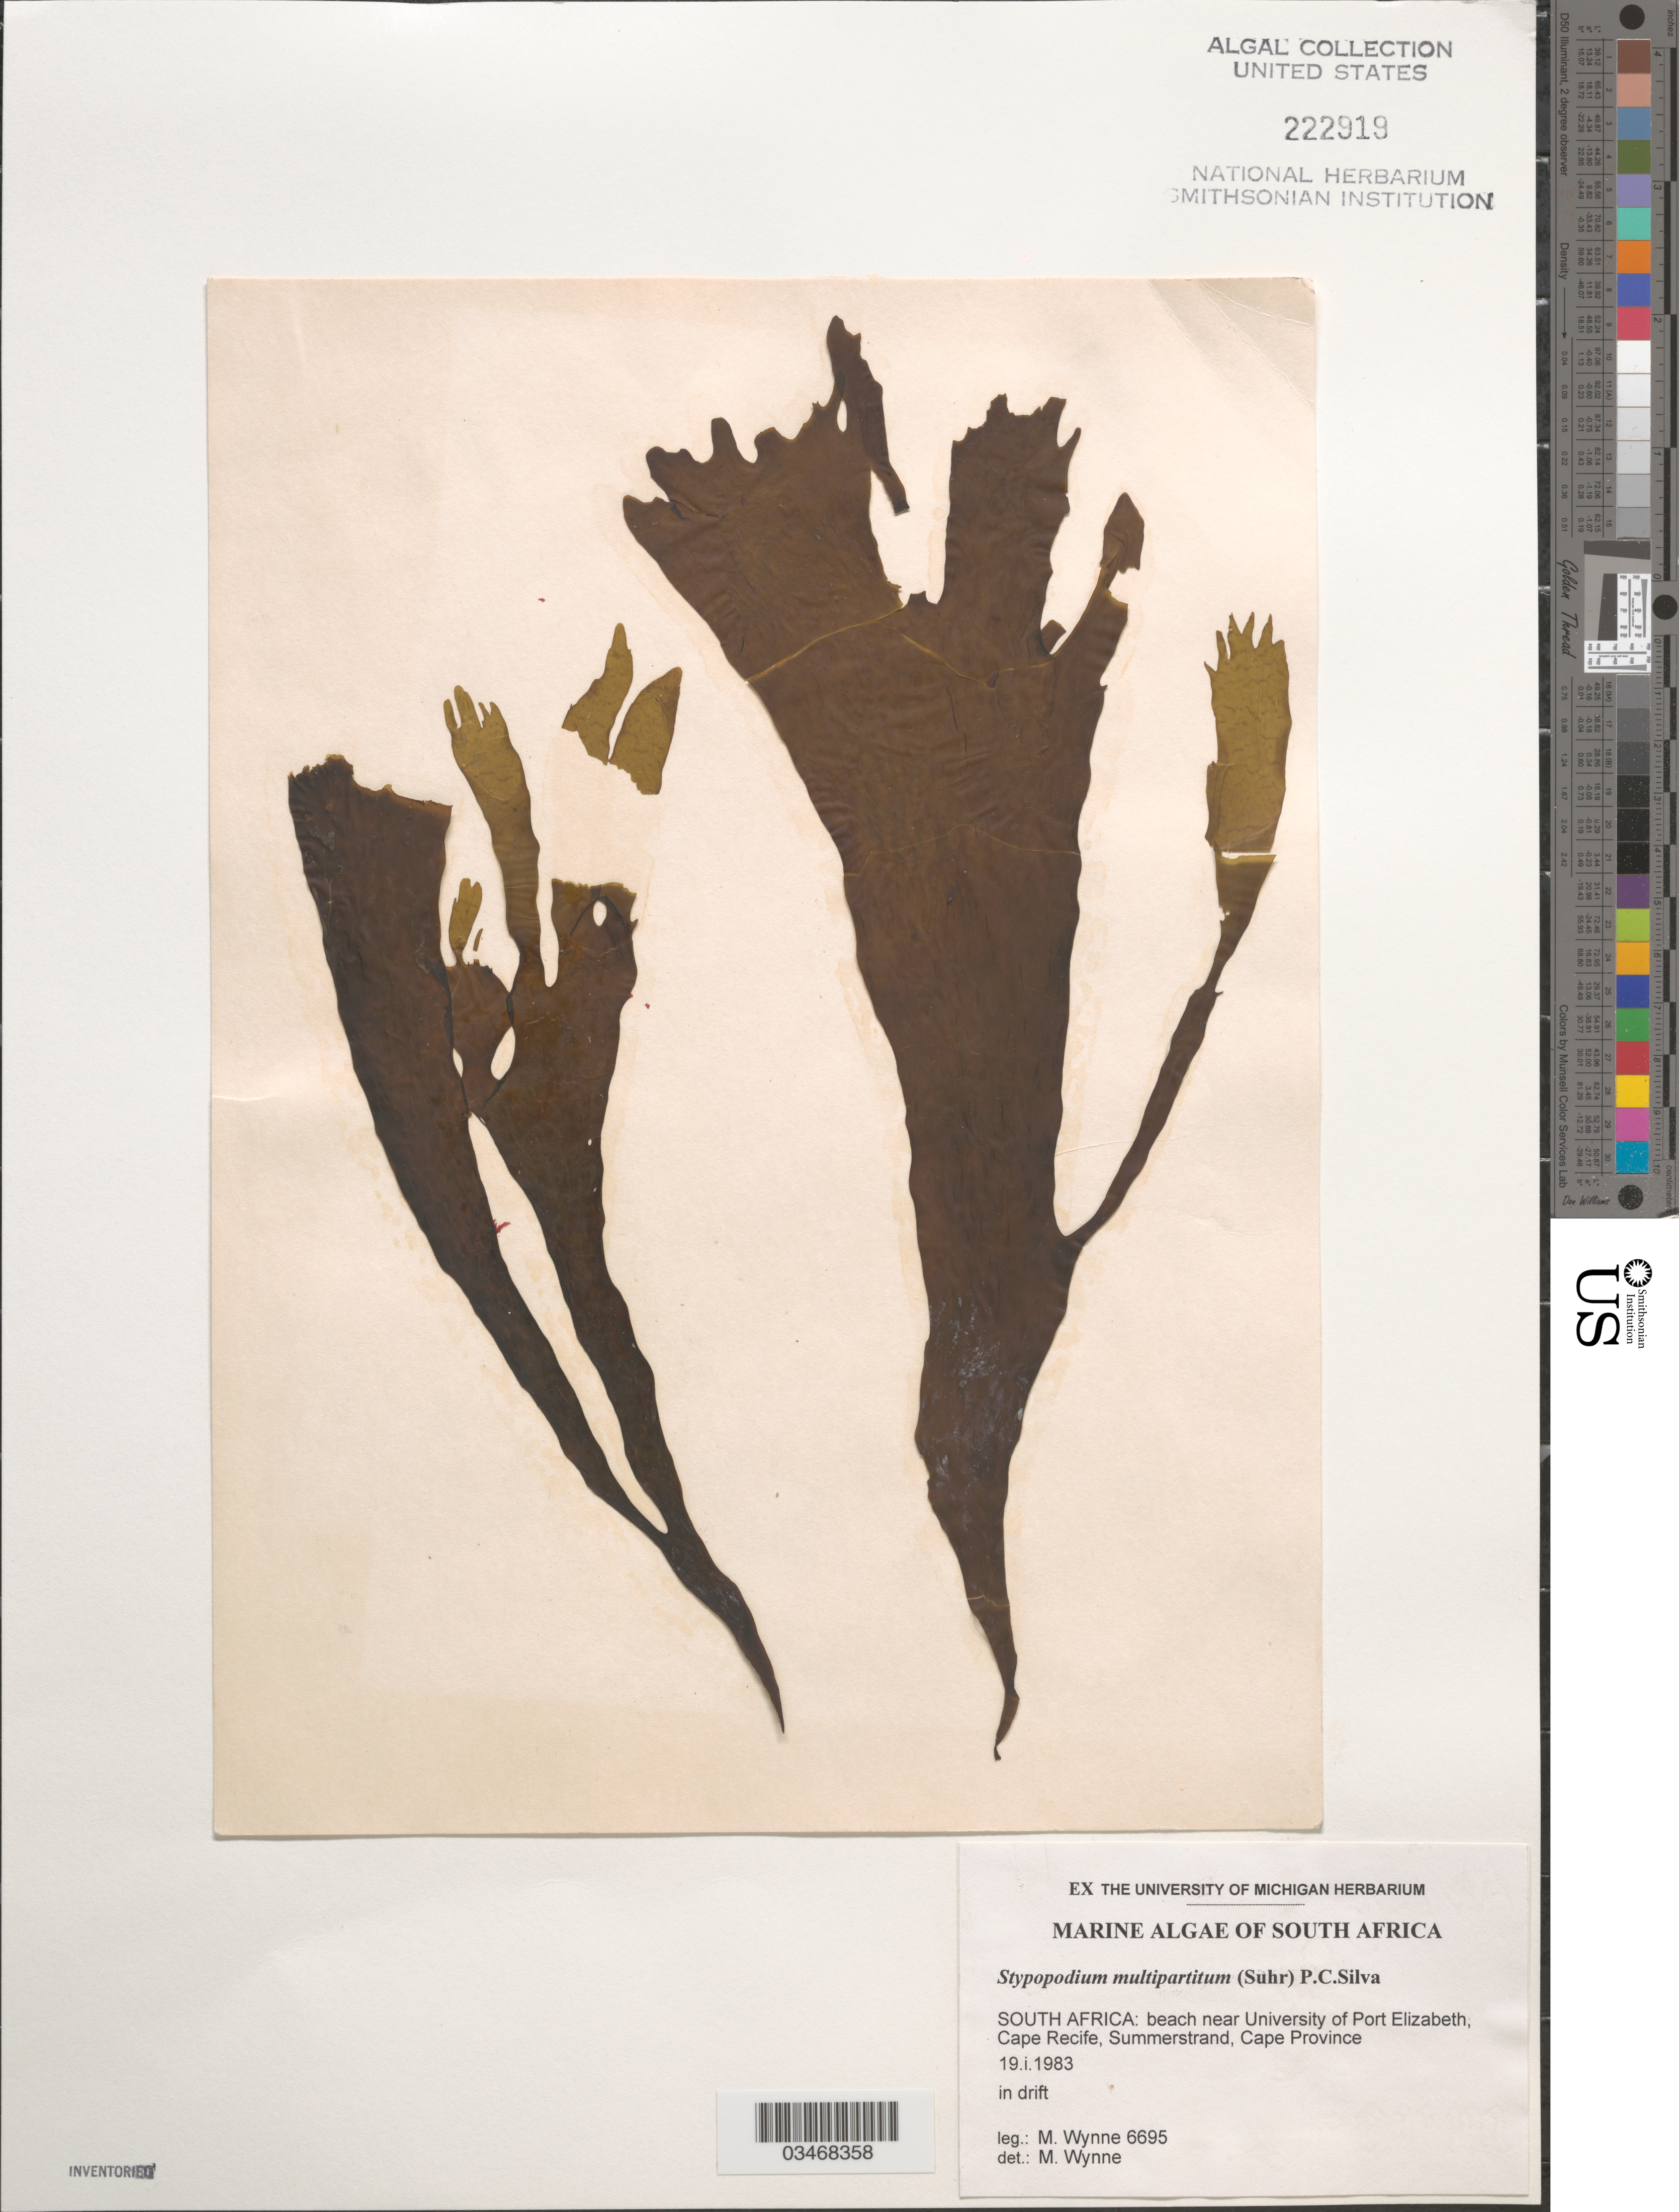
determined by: Ballantine, D. L.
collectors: M.J. Wynne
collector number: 6695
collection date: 1983-01-19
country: South Africa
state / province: Eastern Cape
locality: Beach near University of Port Elizabeth, Cape Recife, Summerstrand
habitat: In drift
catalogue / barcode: US 222919